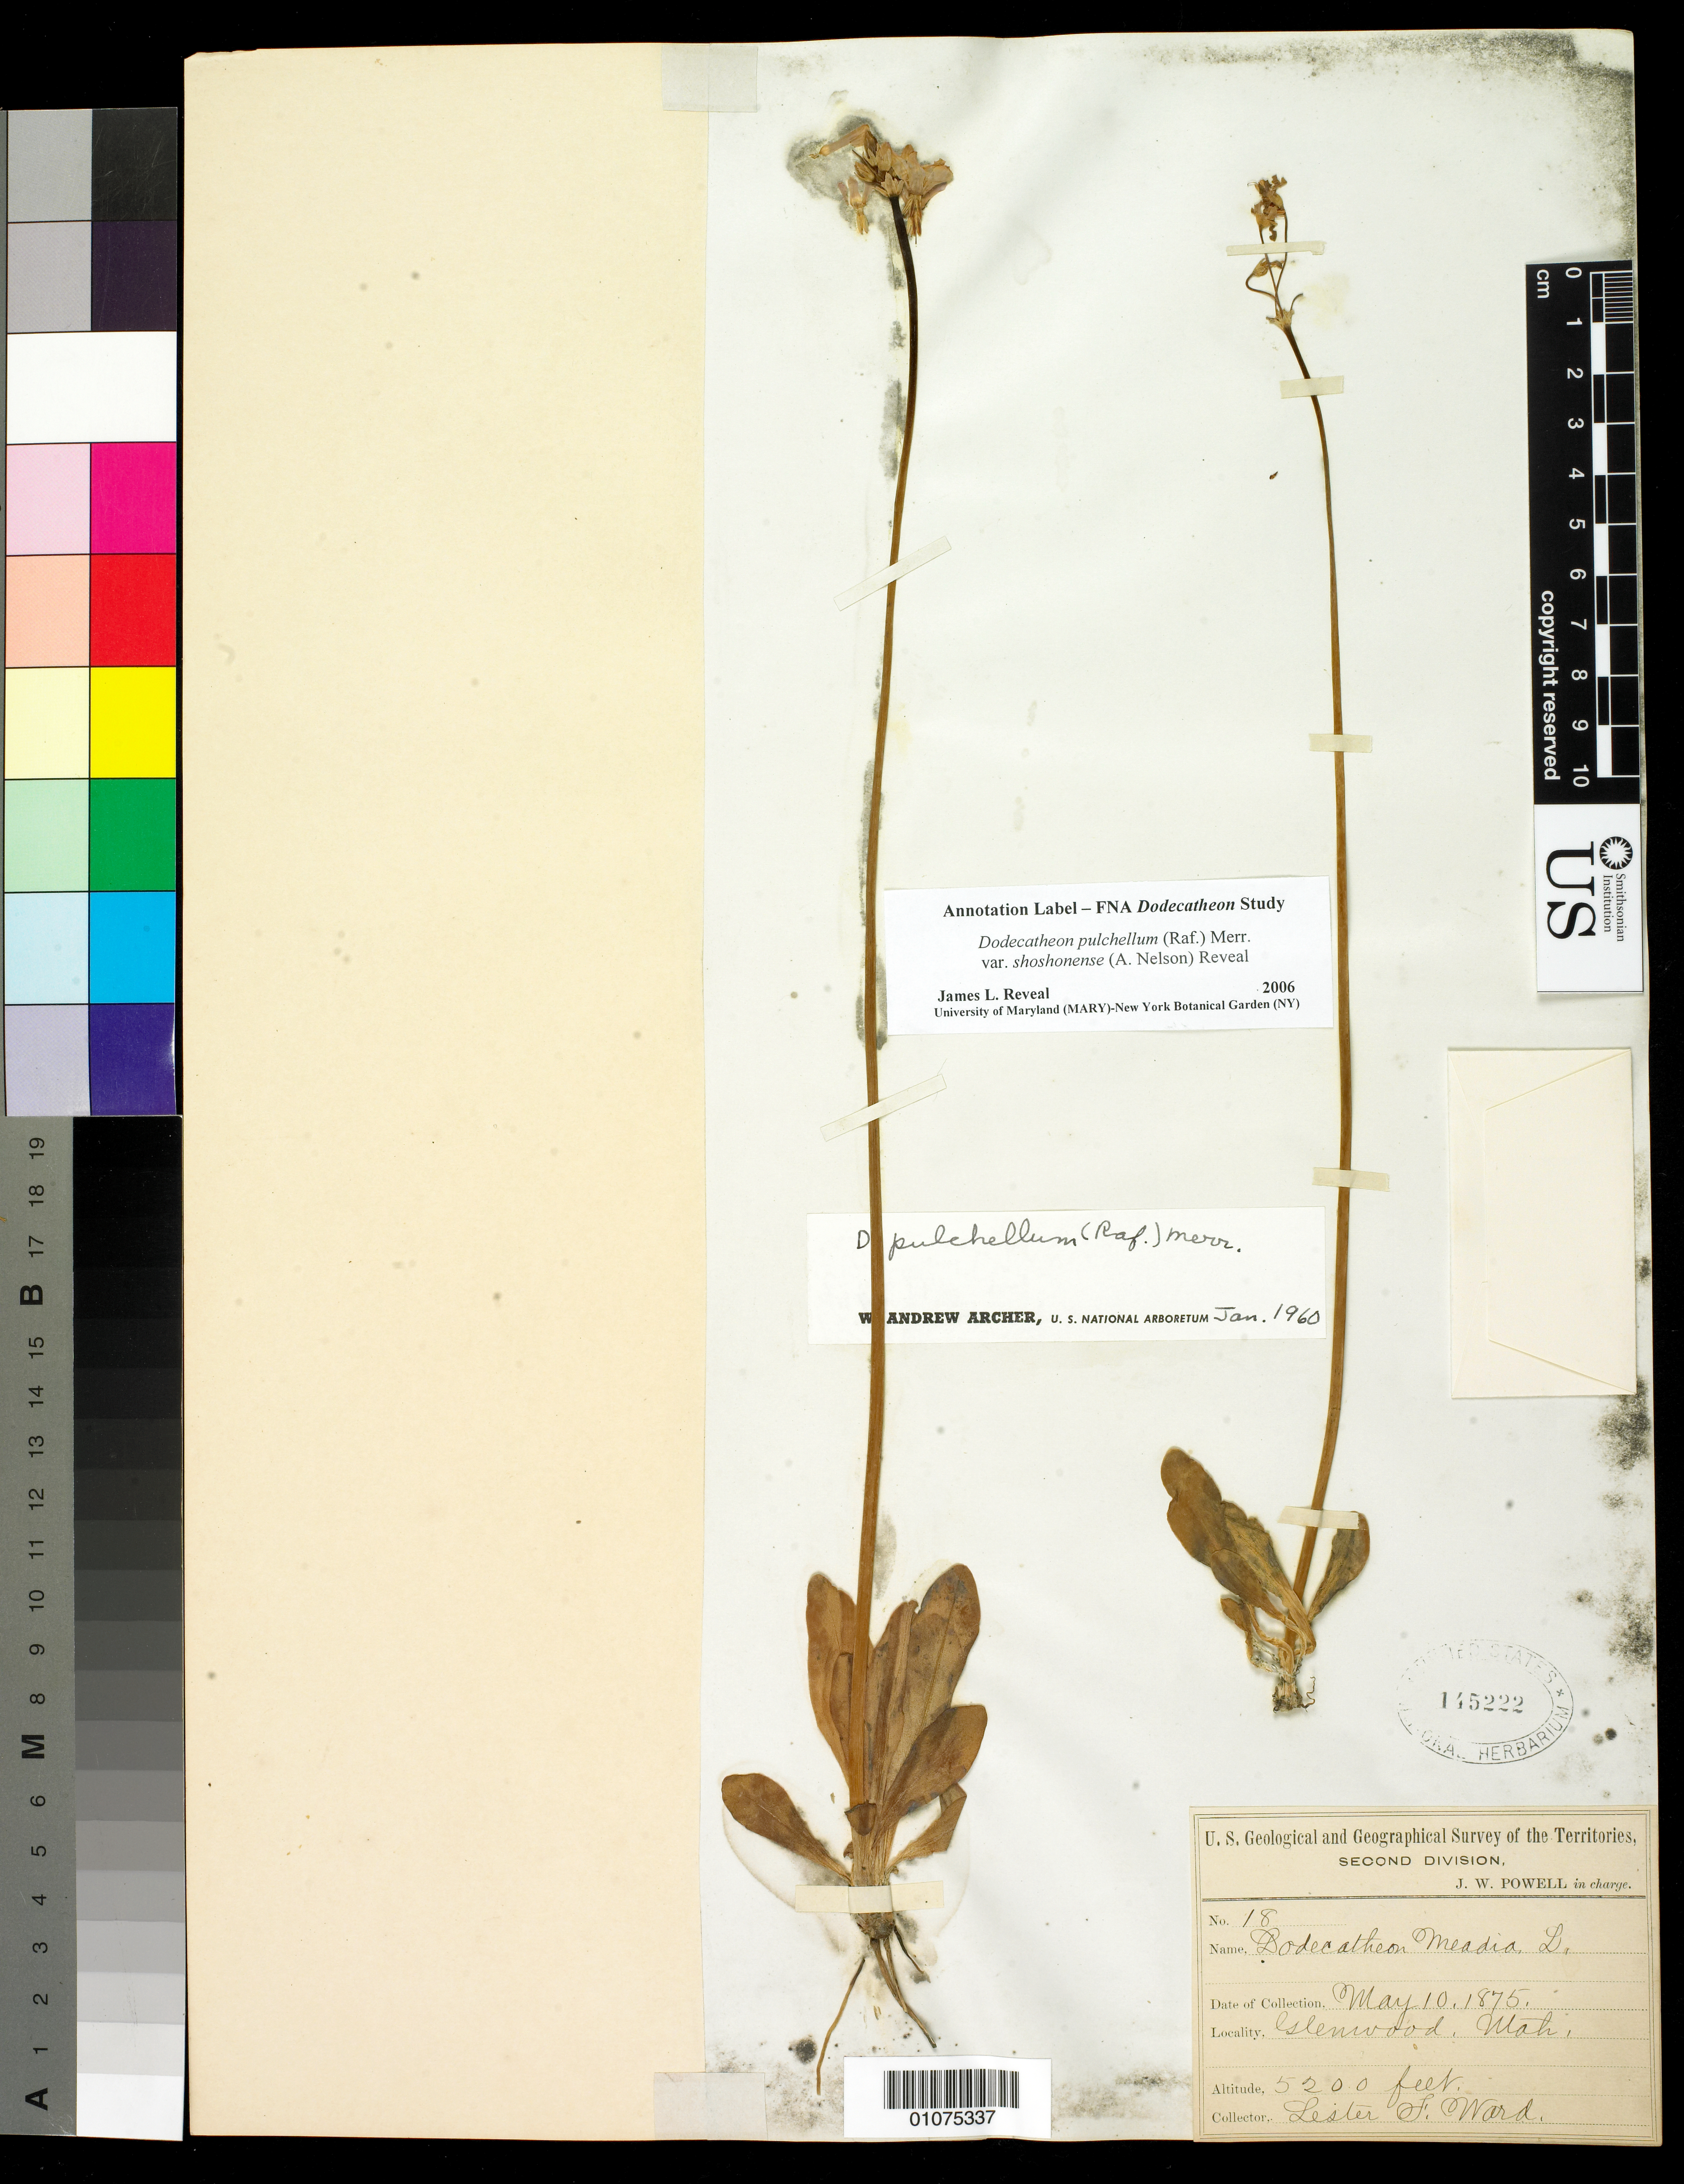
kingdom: Plantae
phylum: Tracheophyta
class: Magnoliopsida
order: Ericales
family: Primulaceae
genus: Dodecatheon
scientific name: Dodecatheon pulchellum var. shoshonense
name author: (A. Nelson) Reveal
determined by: Reveal, J. L.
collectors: L. F. Ward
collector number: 18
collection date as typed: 10 May 1875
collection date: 1875-05-10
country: United States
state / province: Utah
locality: Glenwood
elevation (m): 1585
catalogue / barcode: US 145222